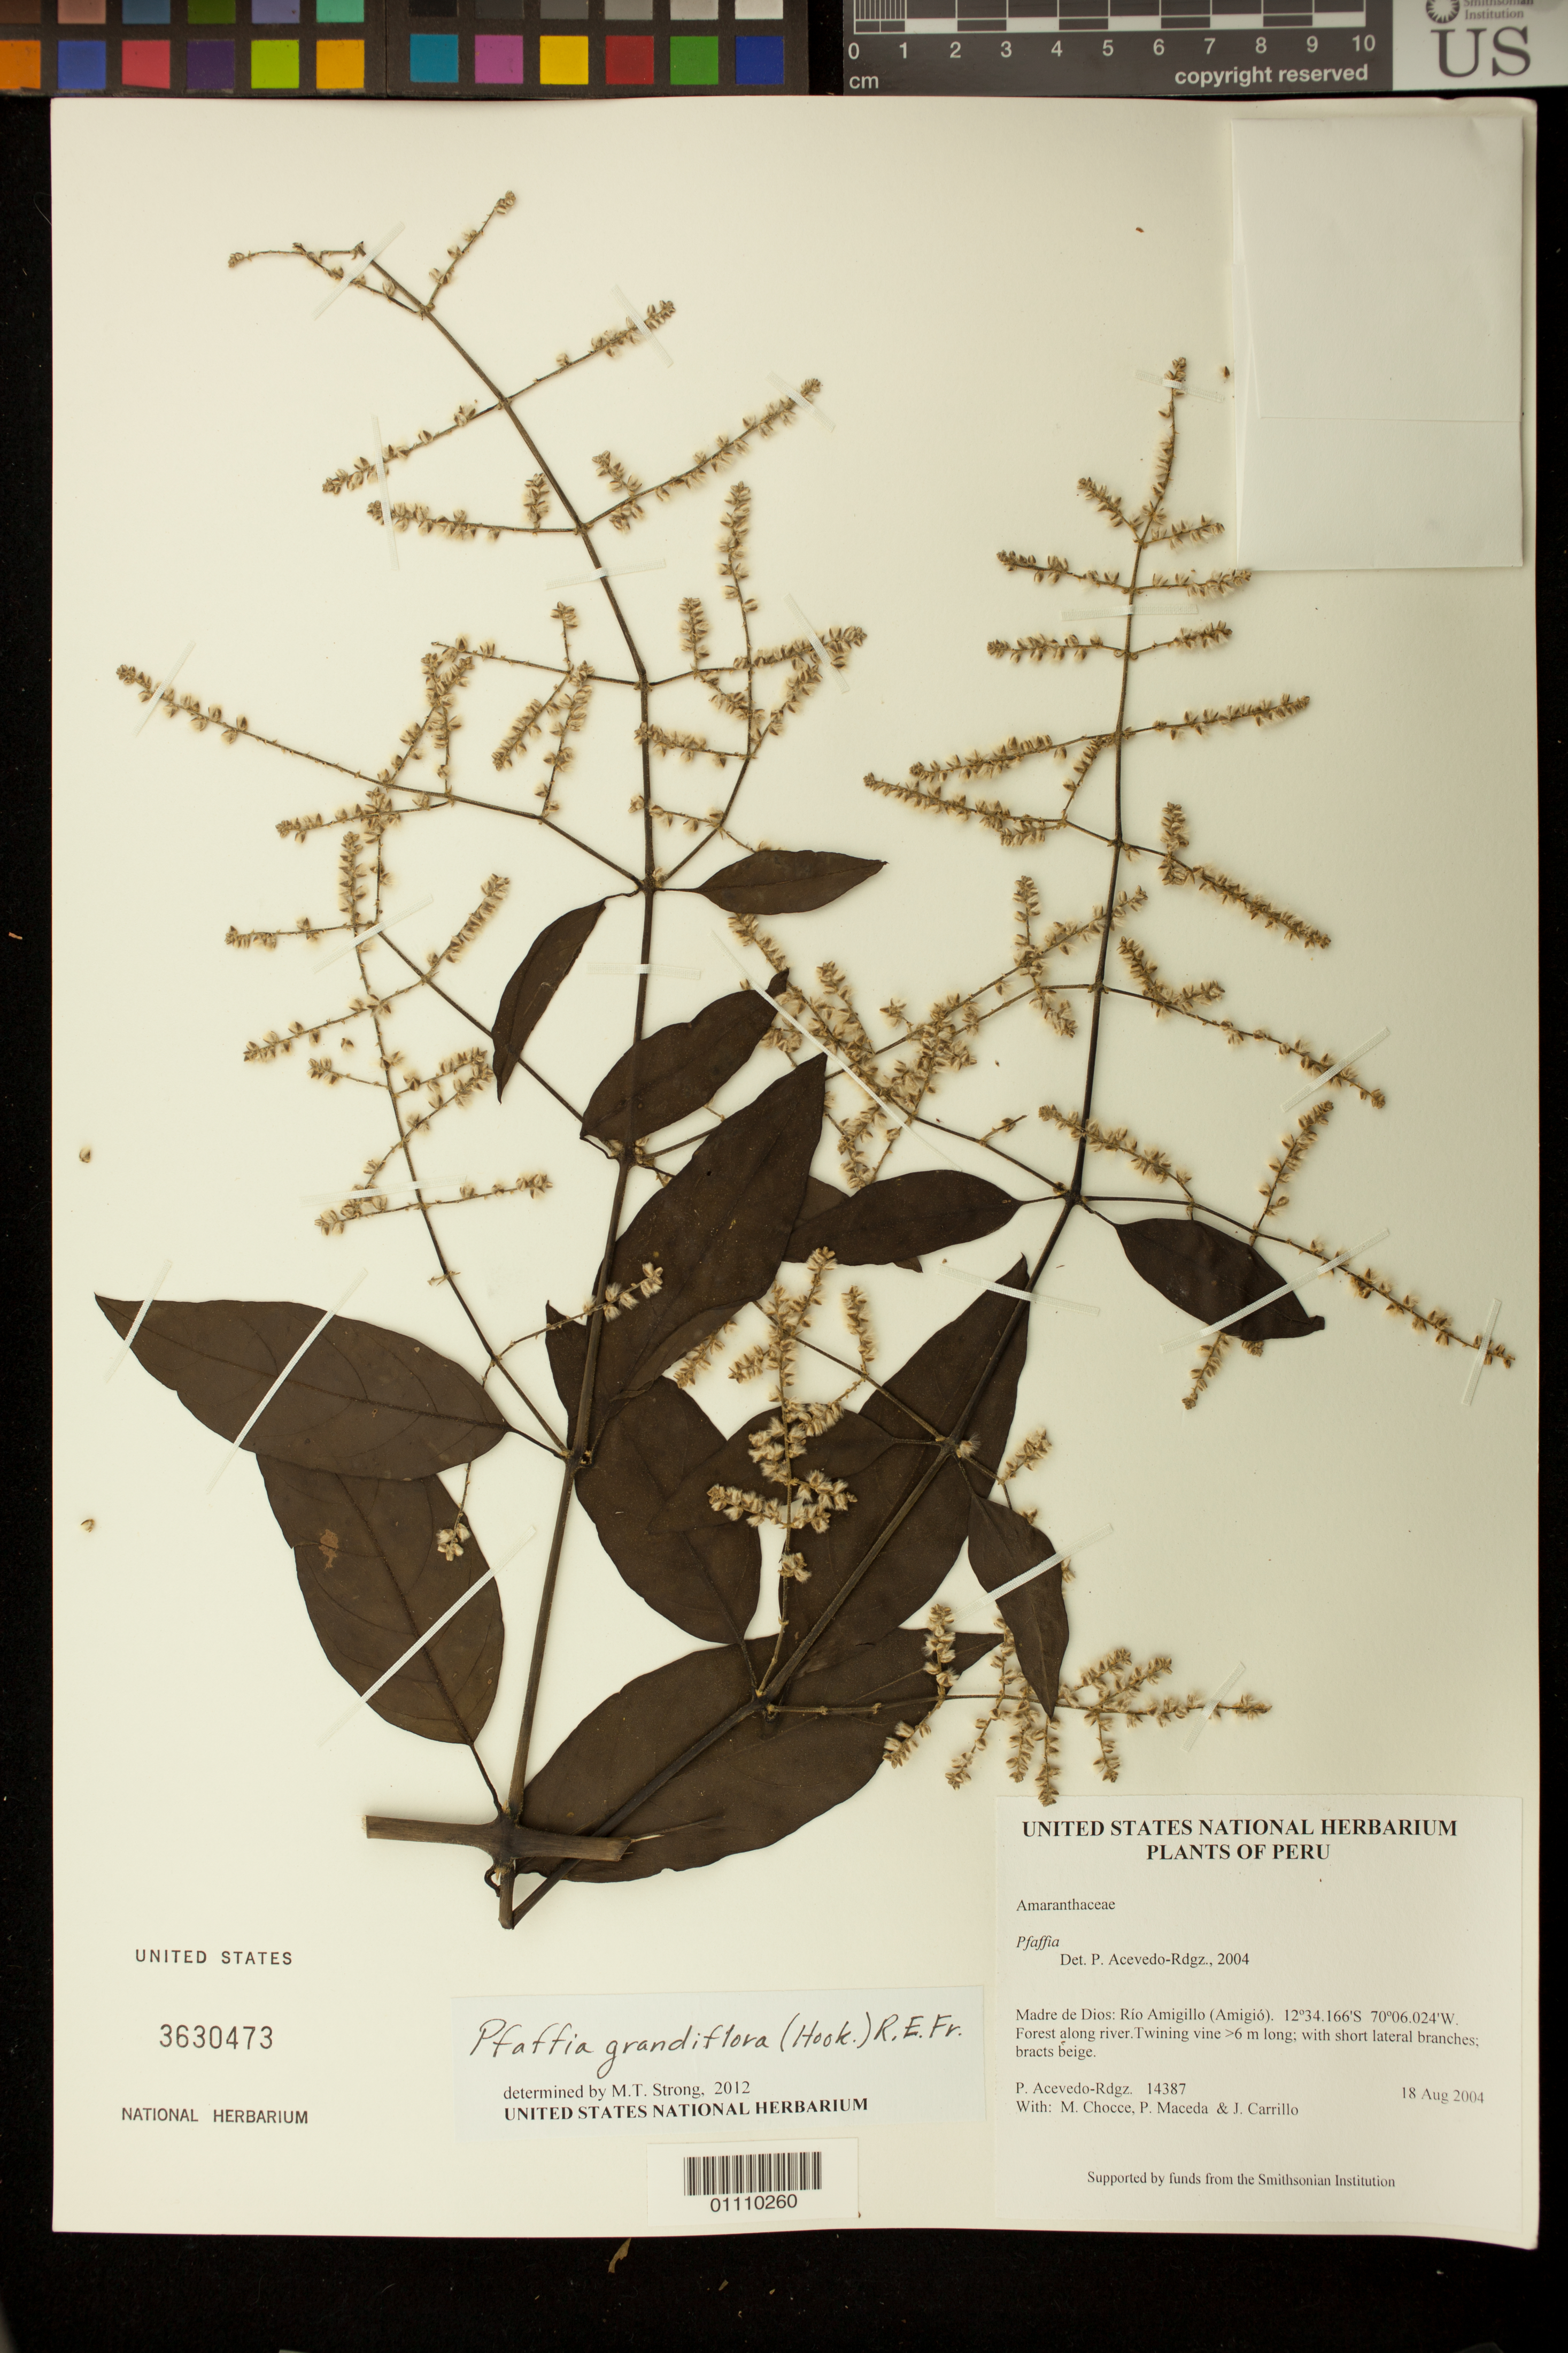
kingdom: Plantae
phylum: Tracheophyta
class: Magnoliopsida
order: Caryophyllales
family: Amaranthaceae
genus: Pfaffia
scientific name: Pfaffia grandiflora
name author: (Hook.) R.E. Fr.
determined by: Strong, M. T., (US), Smithsonian Institution - National Museum of Natural History (UNITED STATES)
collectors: P. Acevedo-Rodr., M. Chocce, P. Maceda & J. Carrillo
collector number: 14387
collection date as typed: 18 Aug 2004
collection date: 2004-08-18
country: Peru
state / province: Madre de Dios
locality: Madre de Dios: Río Amigillo (Amigió)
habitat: Forest along river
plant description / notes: NY, K, MO, GH, US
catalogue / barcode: US 3630473